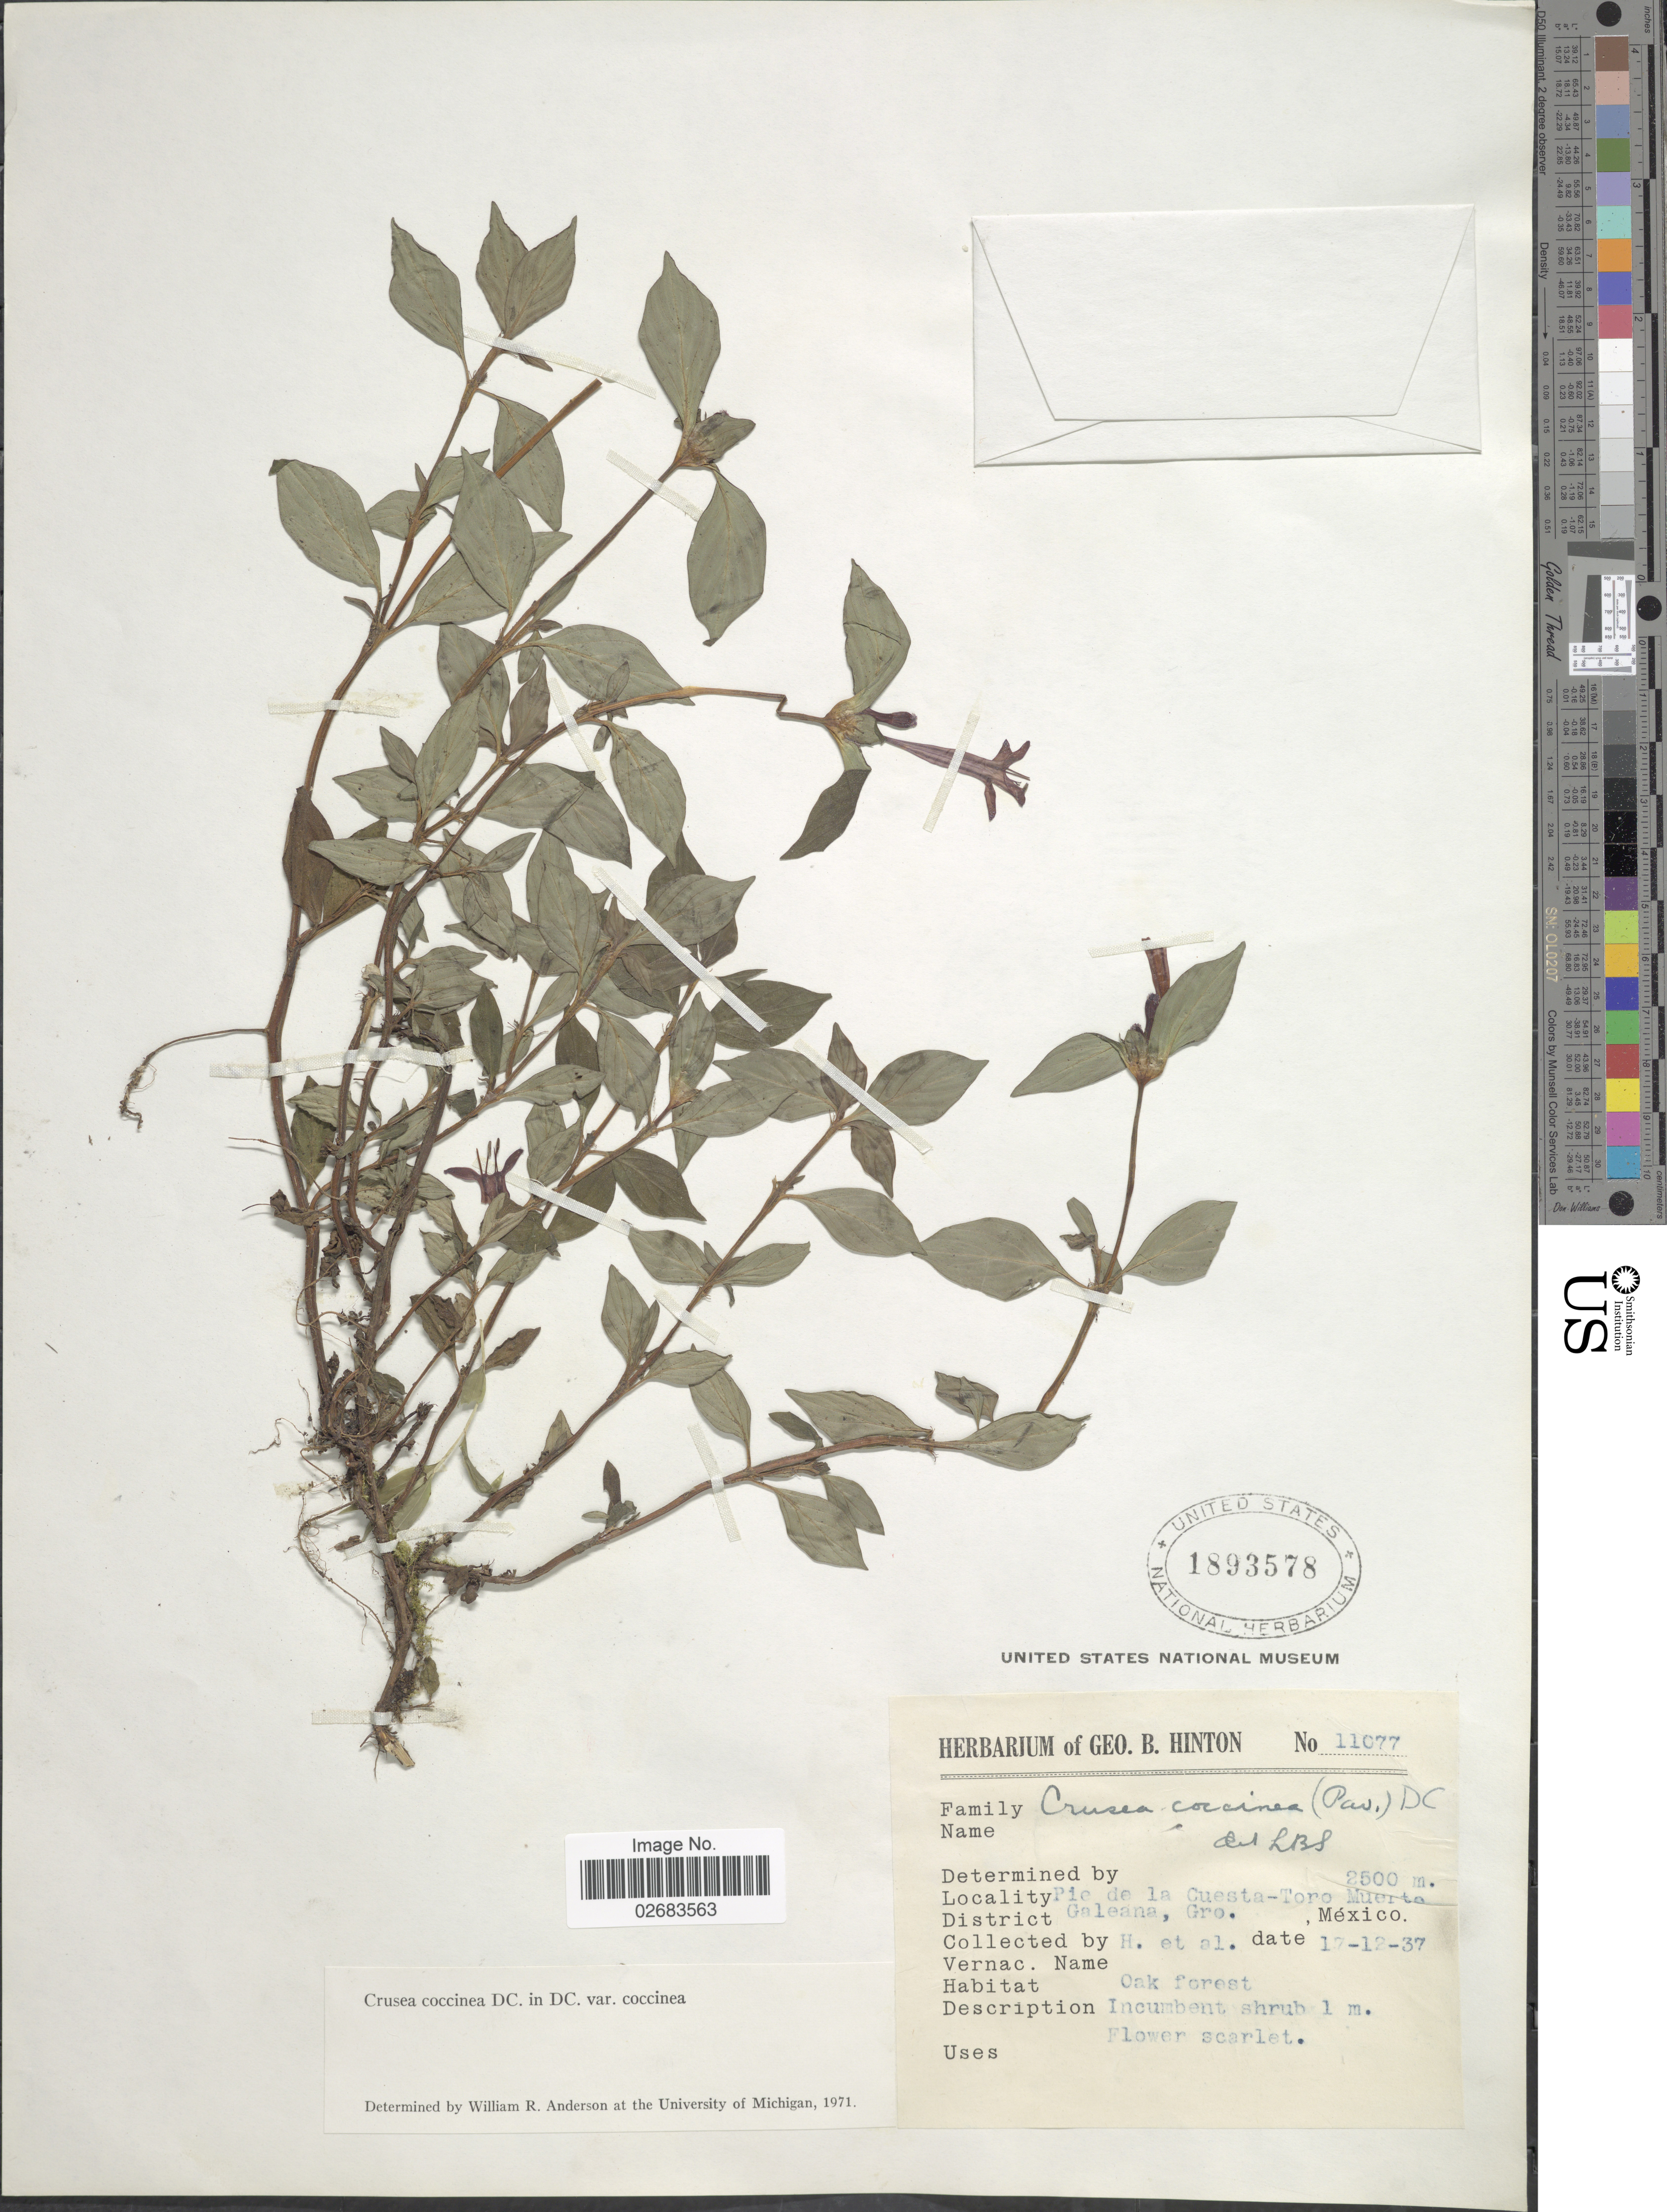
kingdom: Plantae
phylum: Tracheophyta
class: Magnoliopsida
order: Gentianales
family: Rubiaceae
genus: Crusea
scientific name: Crusea coccinea var. coccinea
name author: DC.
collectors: G. B. Hinton & et al.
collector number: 11077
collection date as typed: Transcribed d/m/y: 17/12/37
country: Mexico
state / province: Guerrero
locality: Pie de la Cuesta-Toro Muerto. District Galeana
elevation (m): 2500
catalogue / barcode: US 1893578